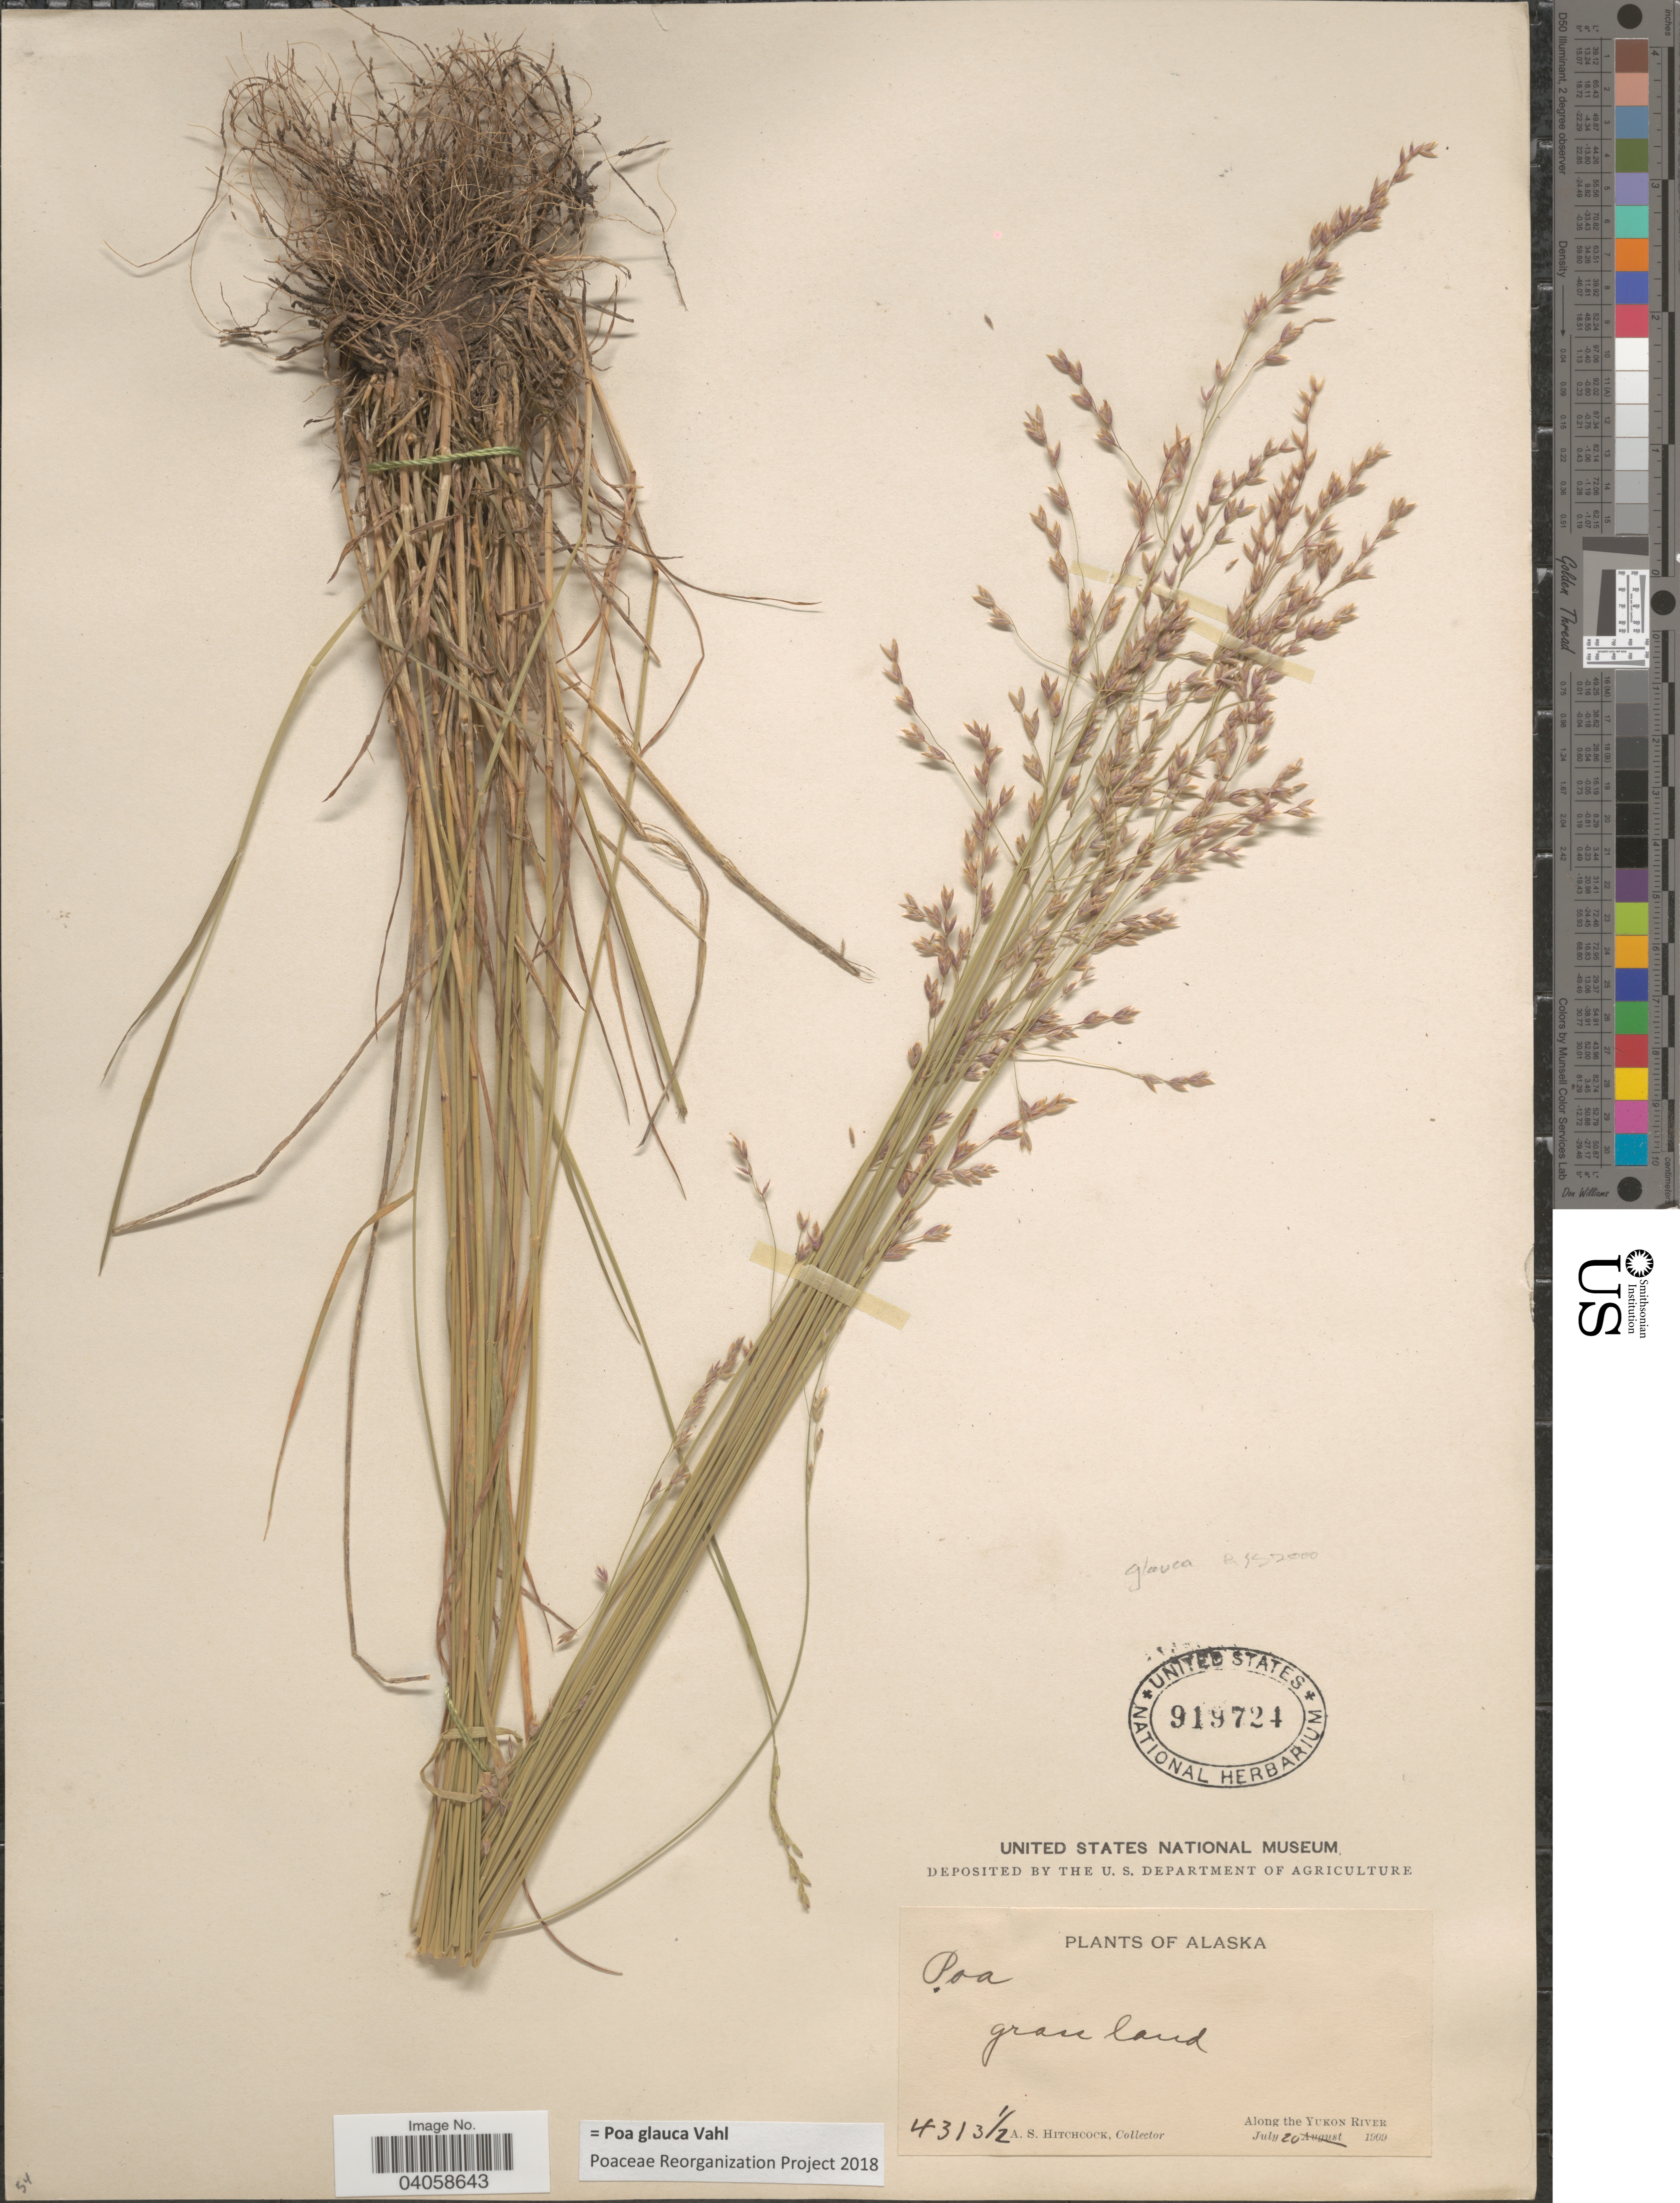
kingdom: Plantae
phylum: Tracheophyta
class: Liliopsida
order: Poales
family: Poaceae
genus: Poa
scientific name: Poa glauca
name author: Vahl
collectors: A. S. Hitchcock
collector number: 4313½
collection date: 1909-07-20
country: United States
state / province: Alaska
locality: Along the Yukon River.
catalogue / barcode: US 919724